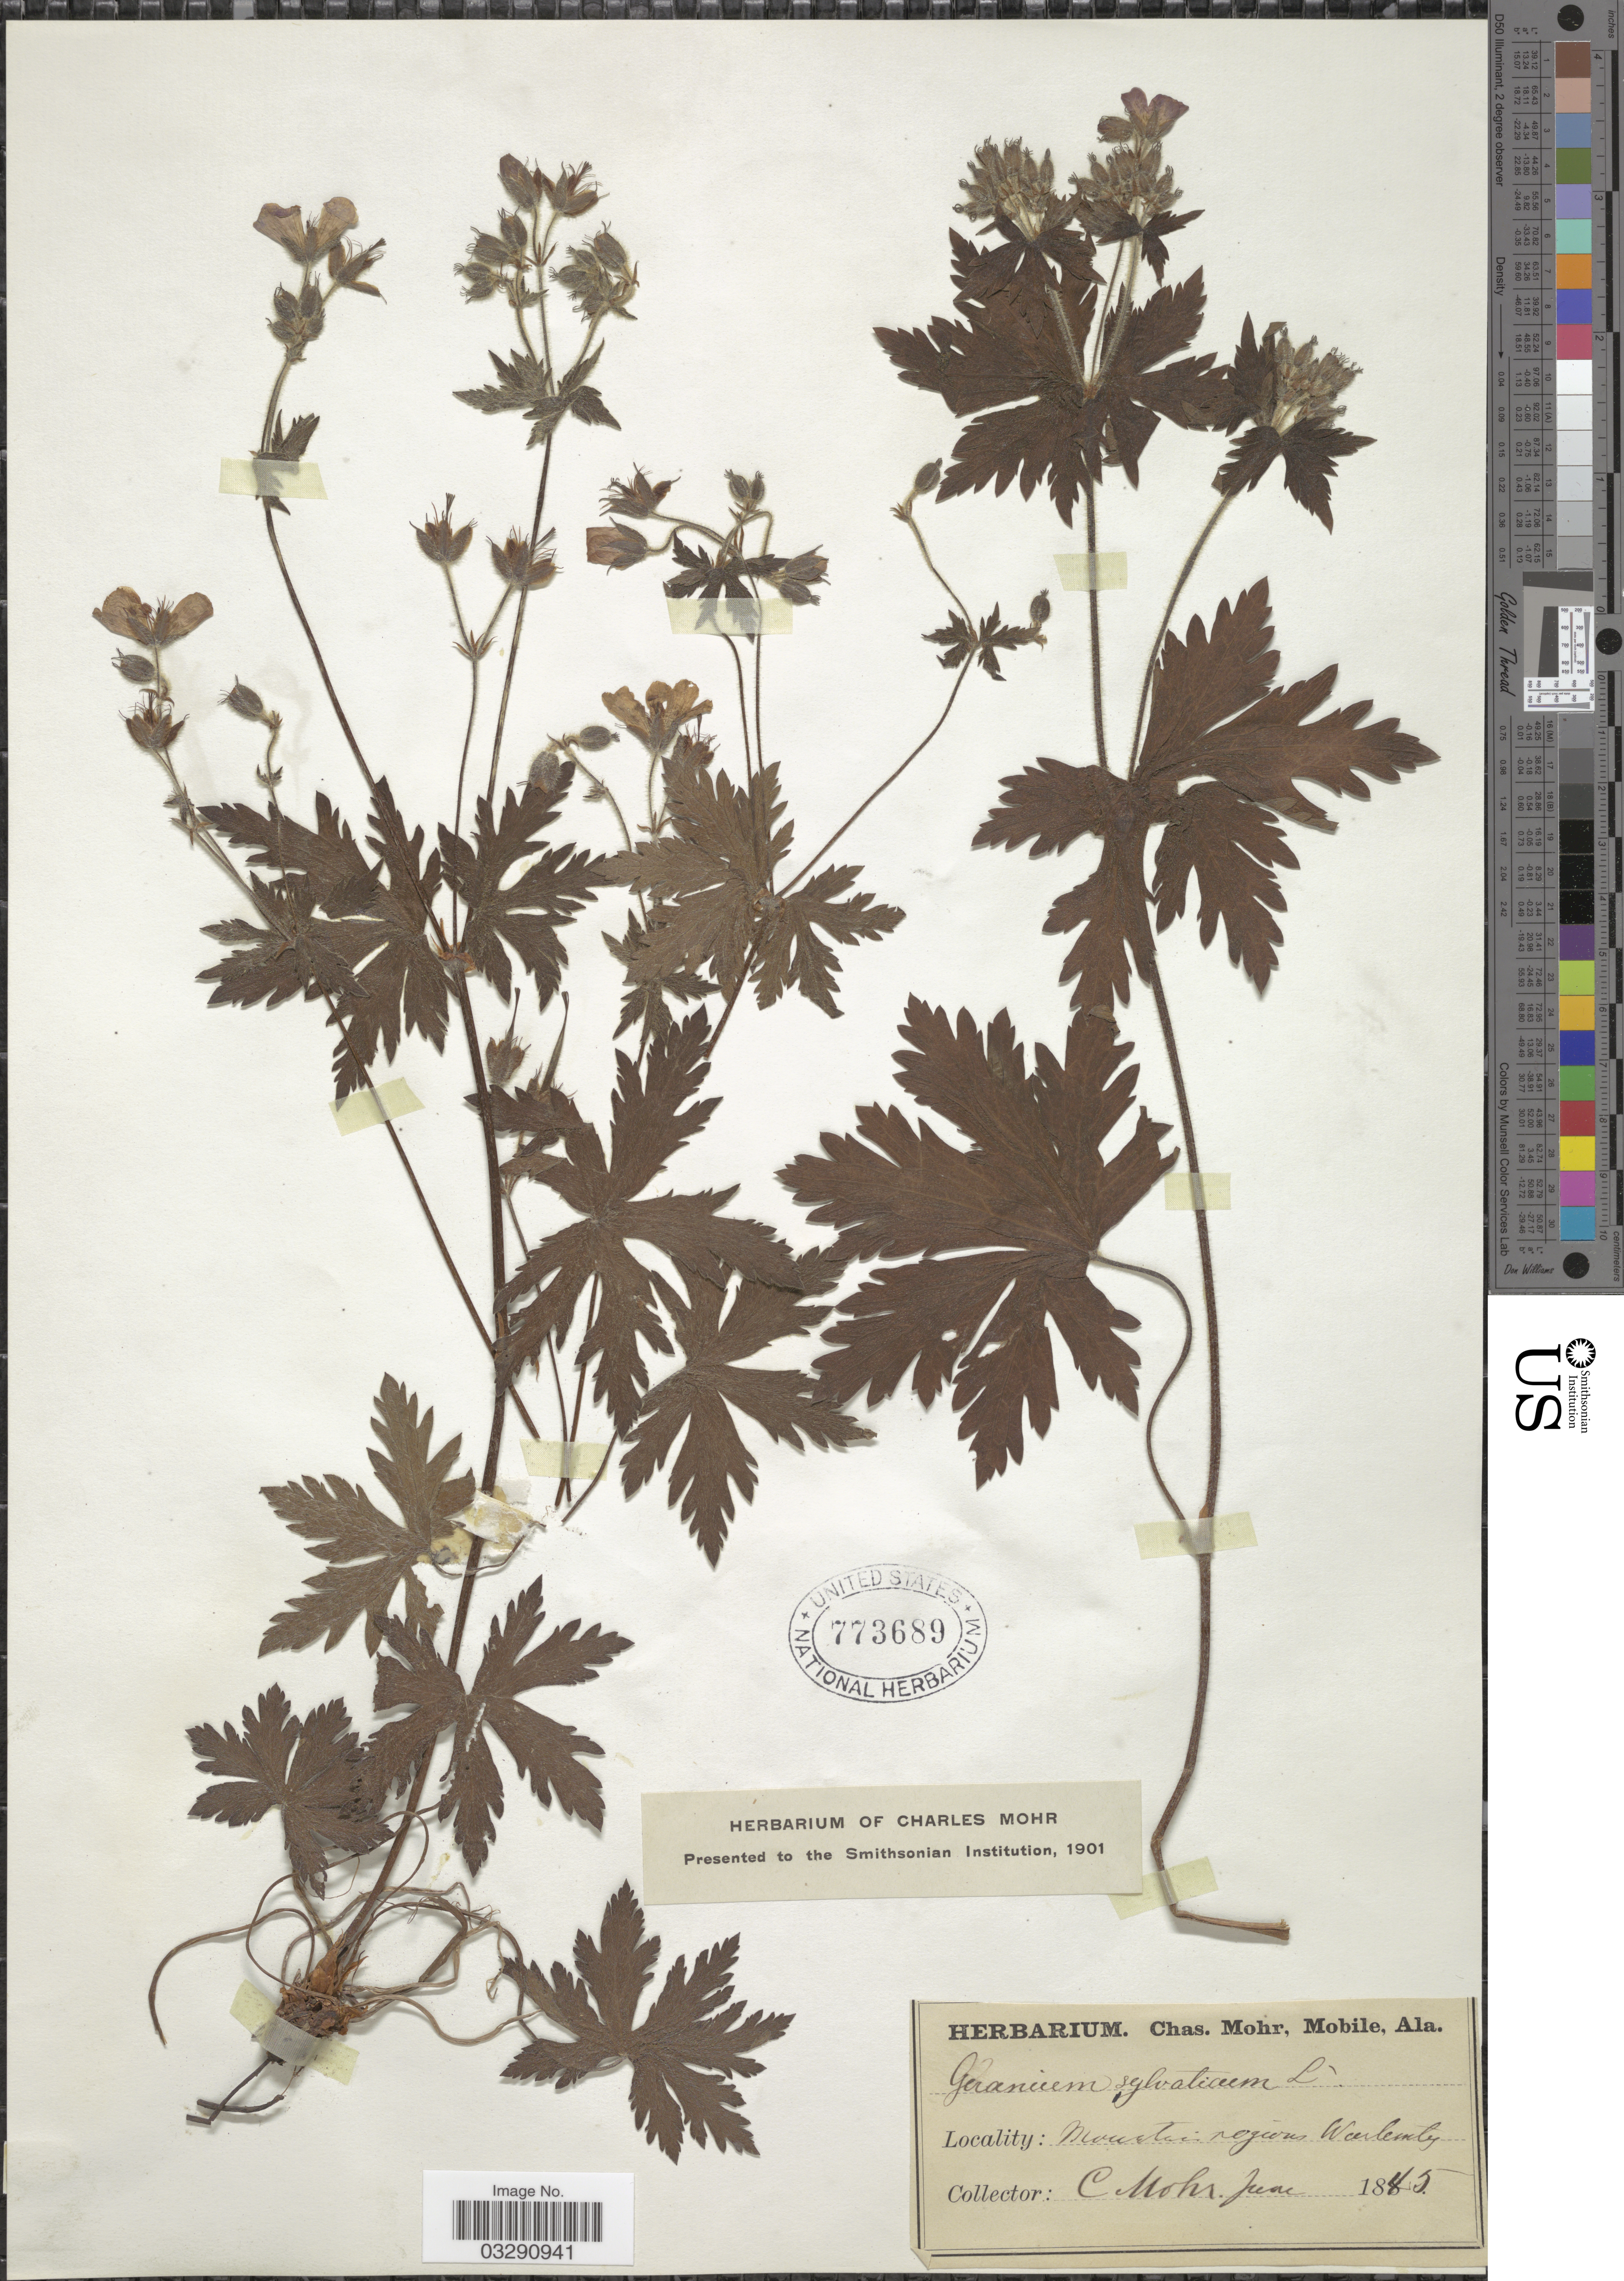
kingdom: Plantae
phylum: Tracheophyta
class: Magnoliopsida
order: Geraniales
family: Geraniaceae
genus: Geranium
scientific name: Geranium silvaticum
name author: L.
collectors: Mohr, C. T. (herbarium)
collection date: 1845-06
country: Germany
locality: Mountain regions Wartembg.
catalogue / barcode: US 773689